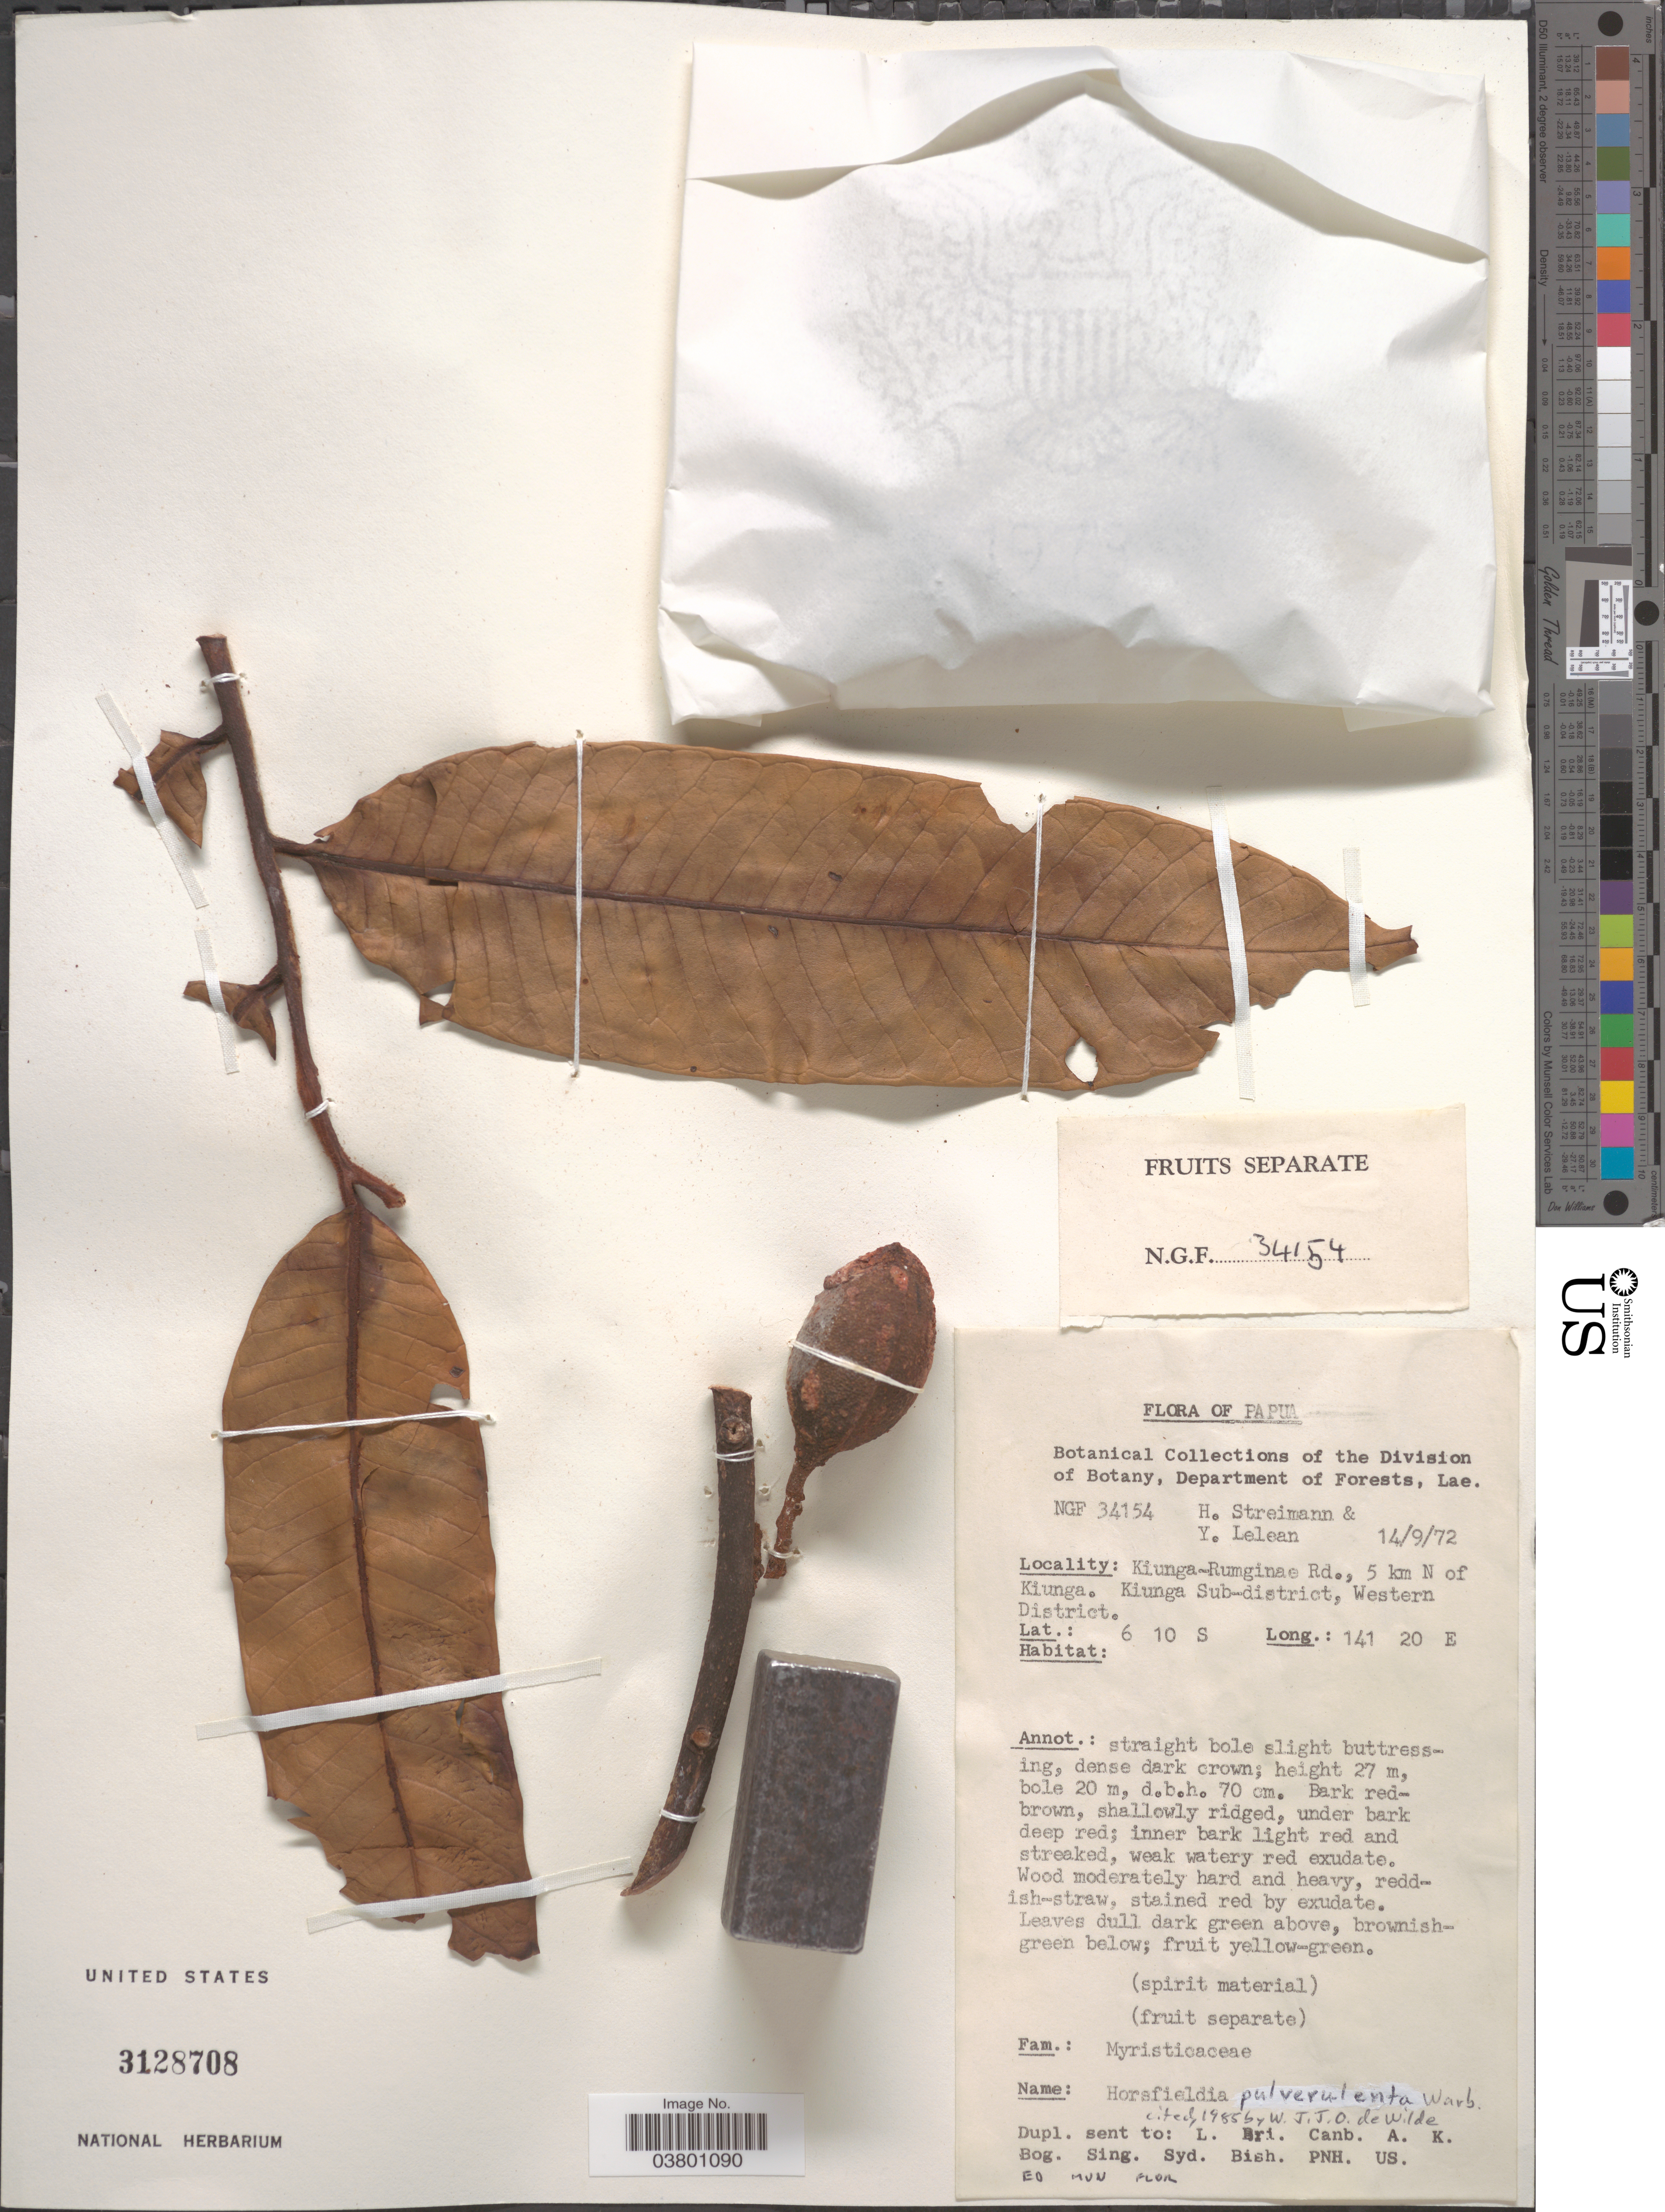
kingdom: Plantae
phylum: Tracheophyta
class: Magnoliopsida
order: Magnoliales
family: Myristicaceae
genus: Horsfieldia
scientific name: Horsfieldia pulverulenta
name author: Warb.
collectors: H. Streimann & Y. Lelean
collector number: NGF 34154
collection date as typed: Transcribed d/m/y: 14/9/72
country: Papua New Guinea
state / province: Manus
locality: Papua. Kiunga-Rumginae Rd., 5 km N of Kiunga. Kiunga Sub-district, Western District.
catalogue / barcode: US 3128708